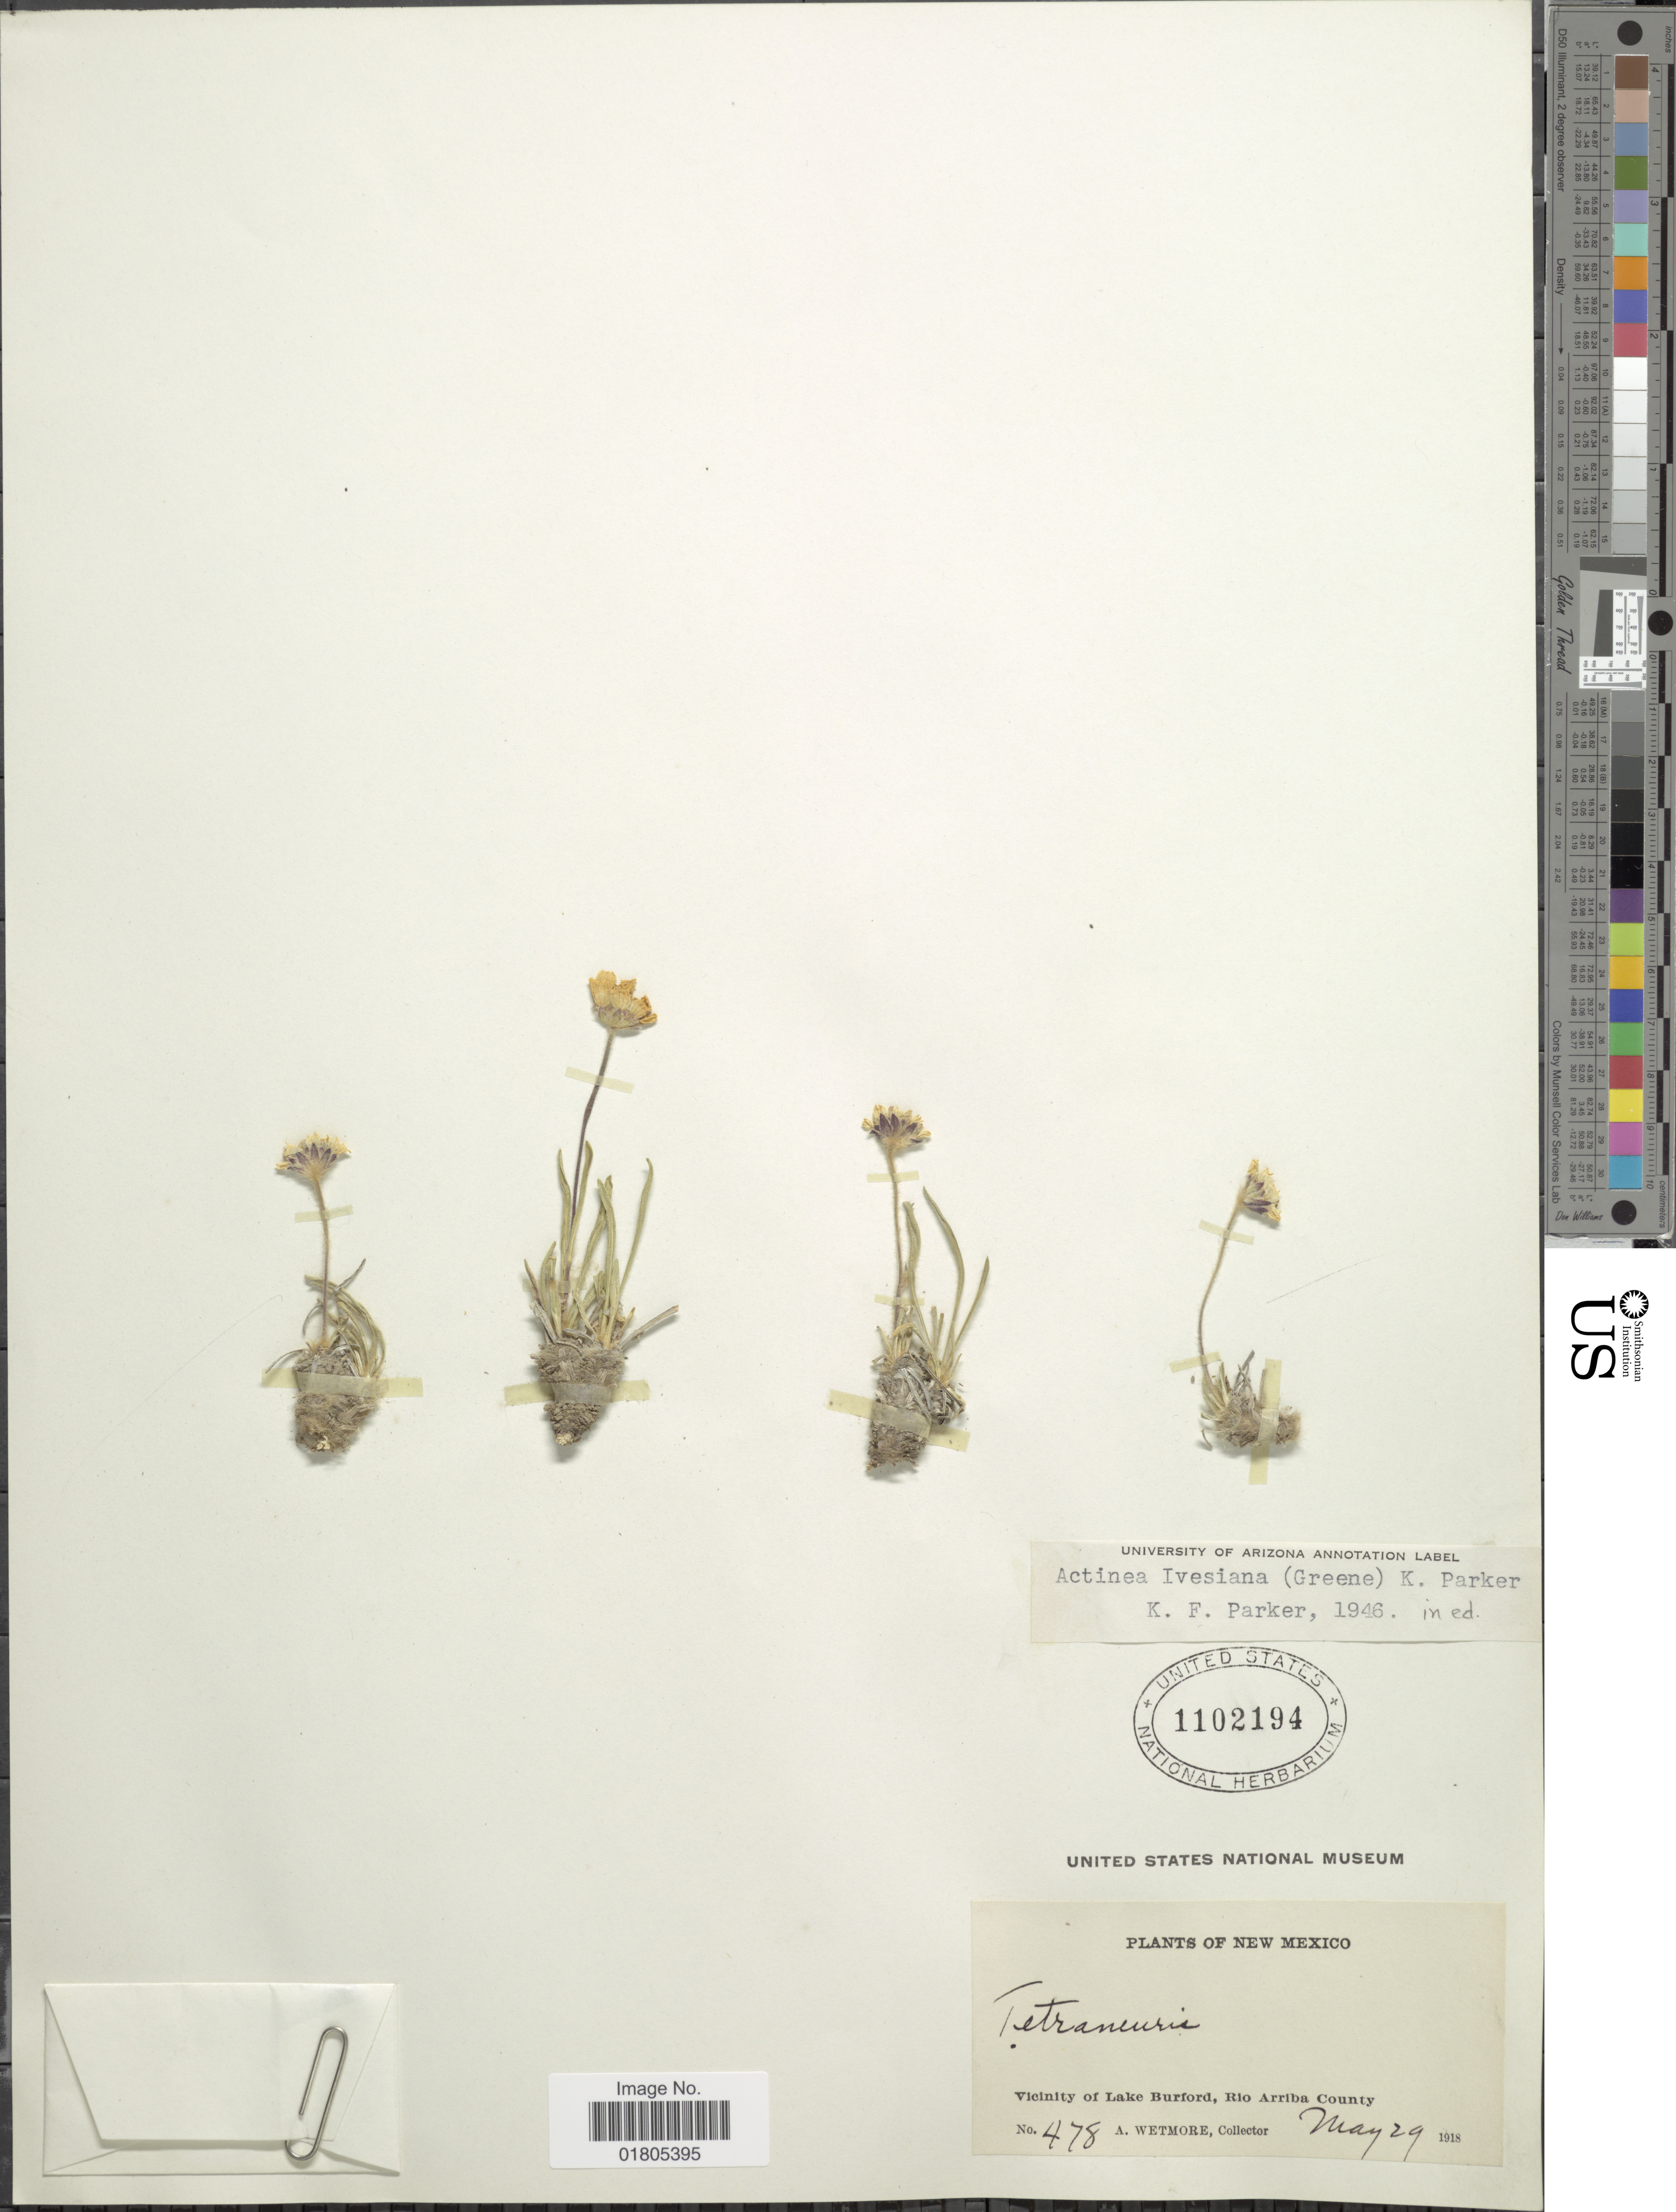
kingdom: Plantae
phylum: Tracheophyta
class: Magnoliopsida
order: Asterales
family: Asteraceae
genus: Actinea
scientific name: Actinea ivesiana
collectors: A. Wetmore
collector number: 478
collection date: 1918-05-29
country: United States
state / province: New Mexico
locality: Vicinity of Lake Burford, Rio Arriba County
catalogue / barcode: US 1102194